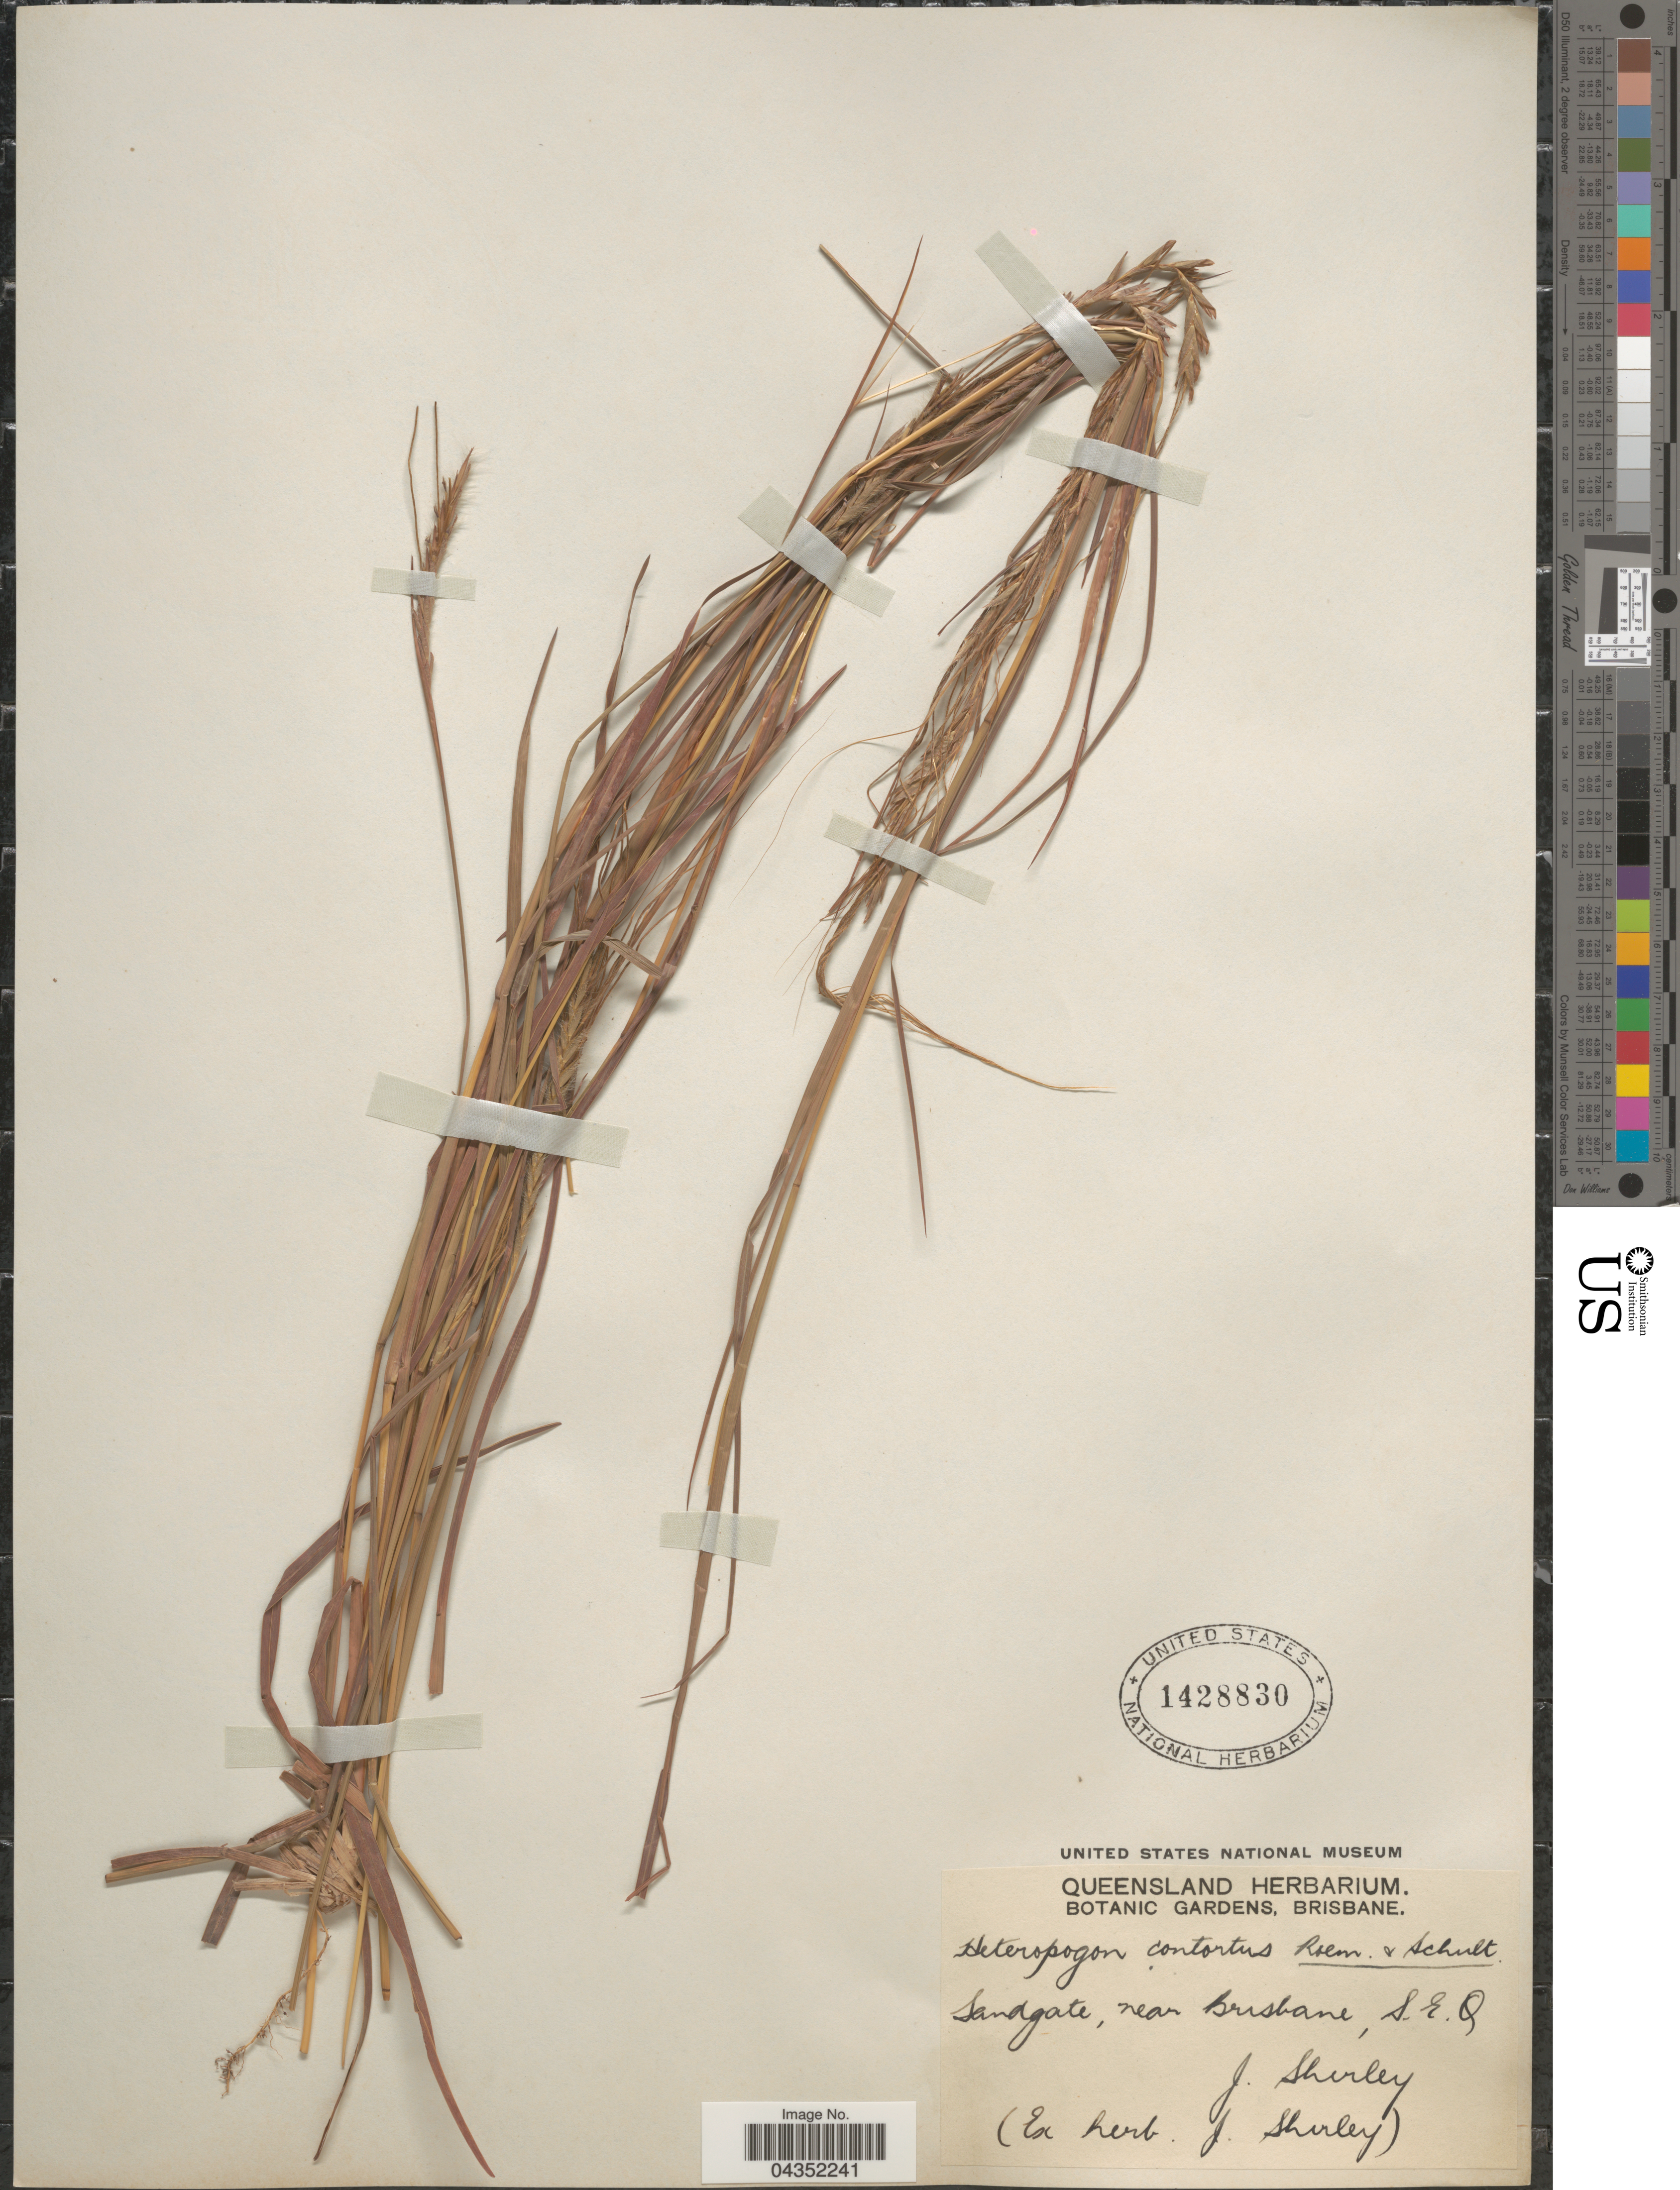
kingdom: Plantae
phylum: Tracheophyta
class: Liliopsida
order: Poales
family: Poaceae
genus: Heteropogon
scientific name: Heteropogon contortus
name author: (L.) P. Beauv. ex Roem. & Schult.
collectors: J. Shirley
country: Australia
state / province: Queensland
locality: Sandgate, near Brisbane, S.E.Q.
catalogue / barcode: US 1428830